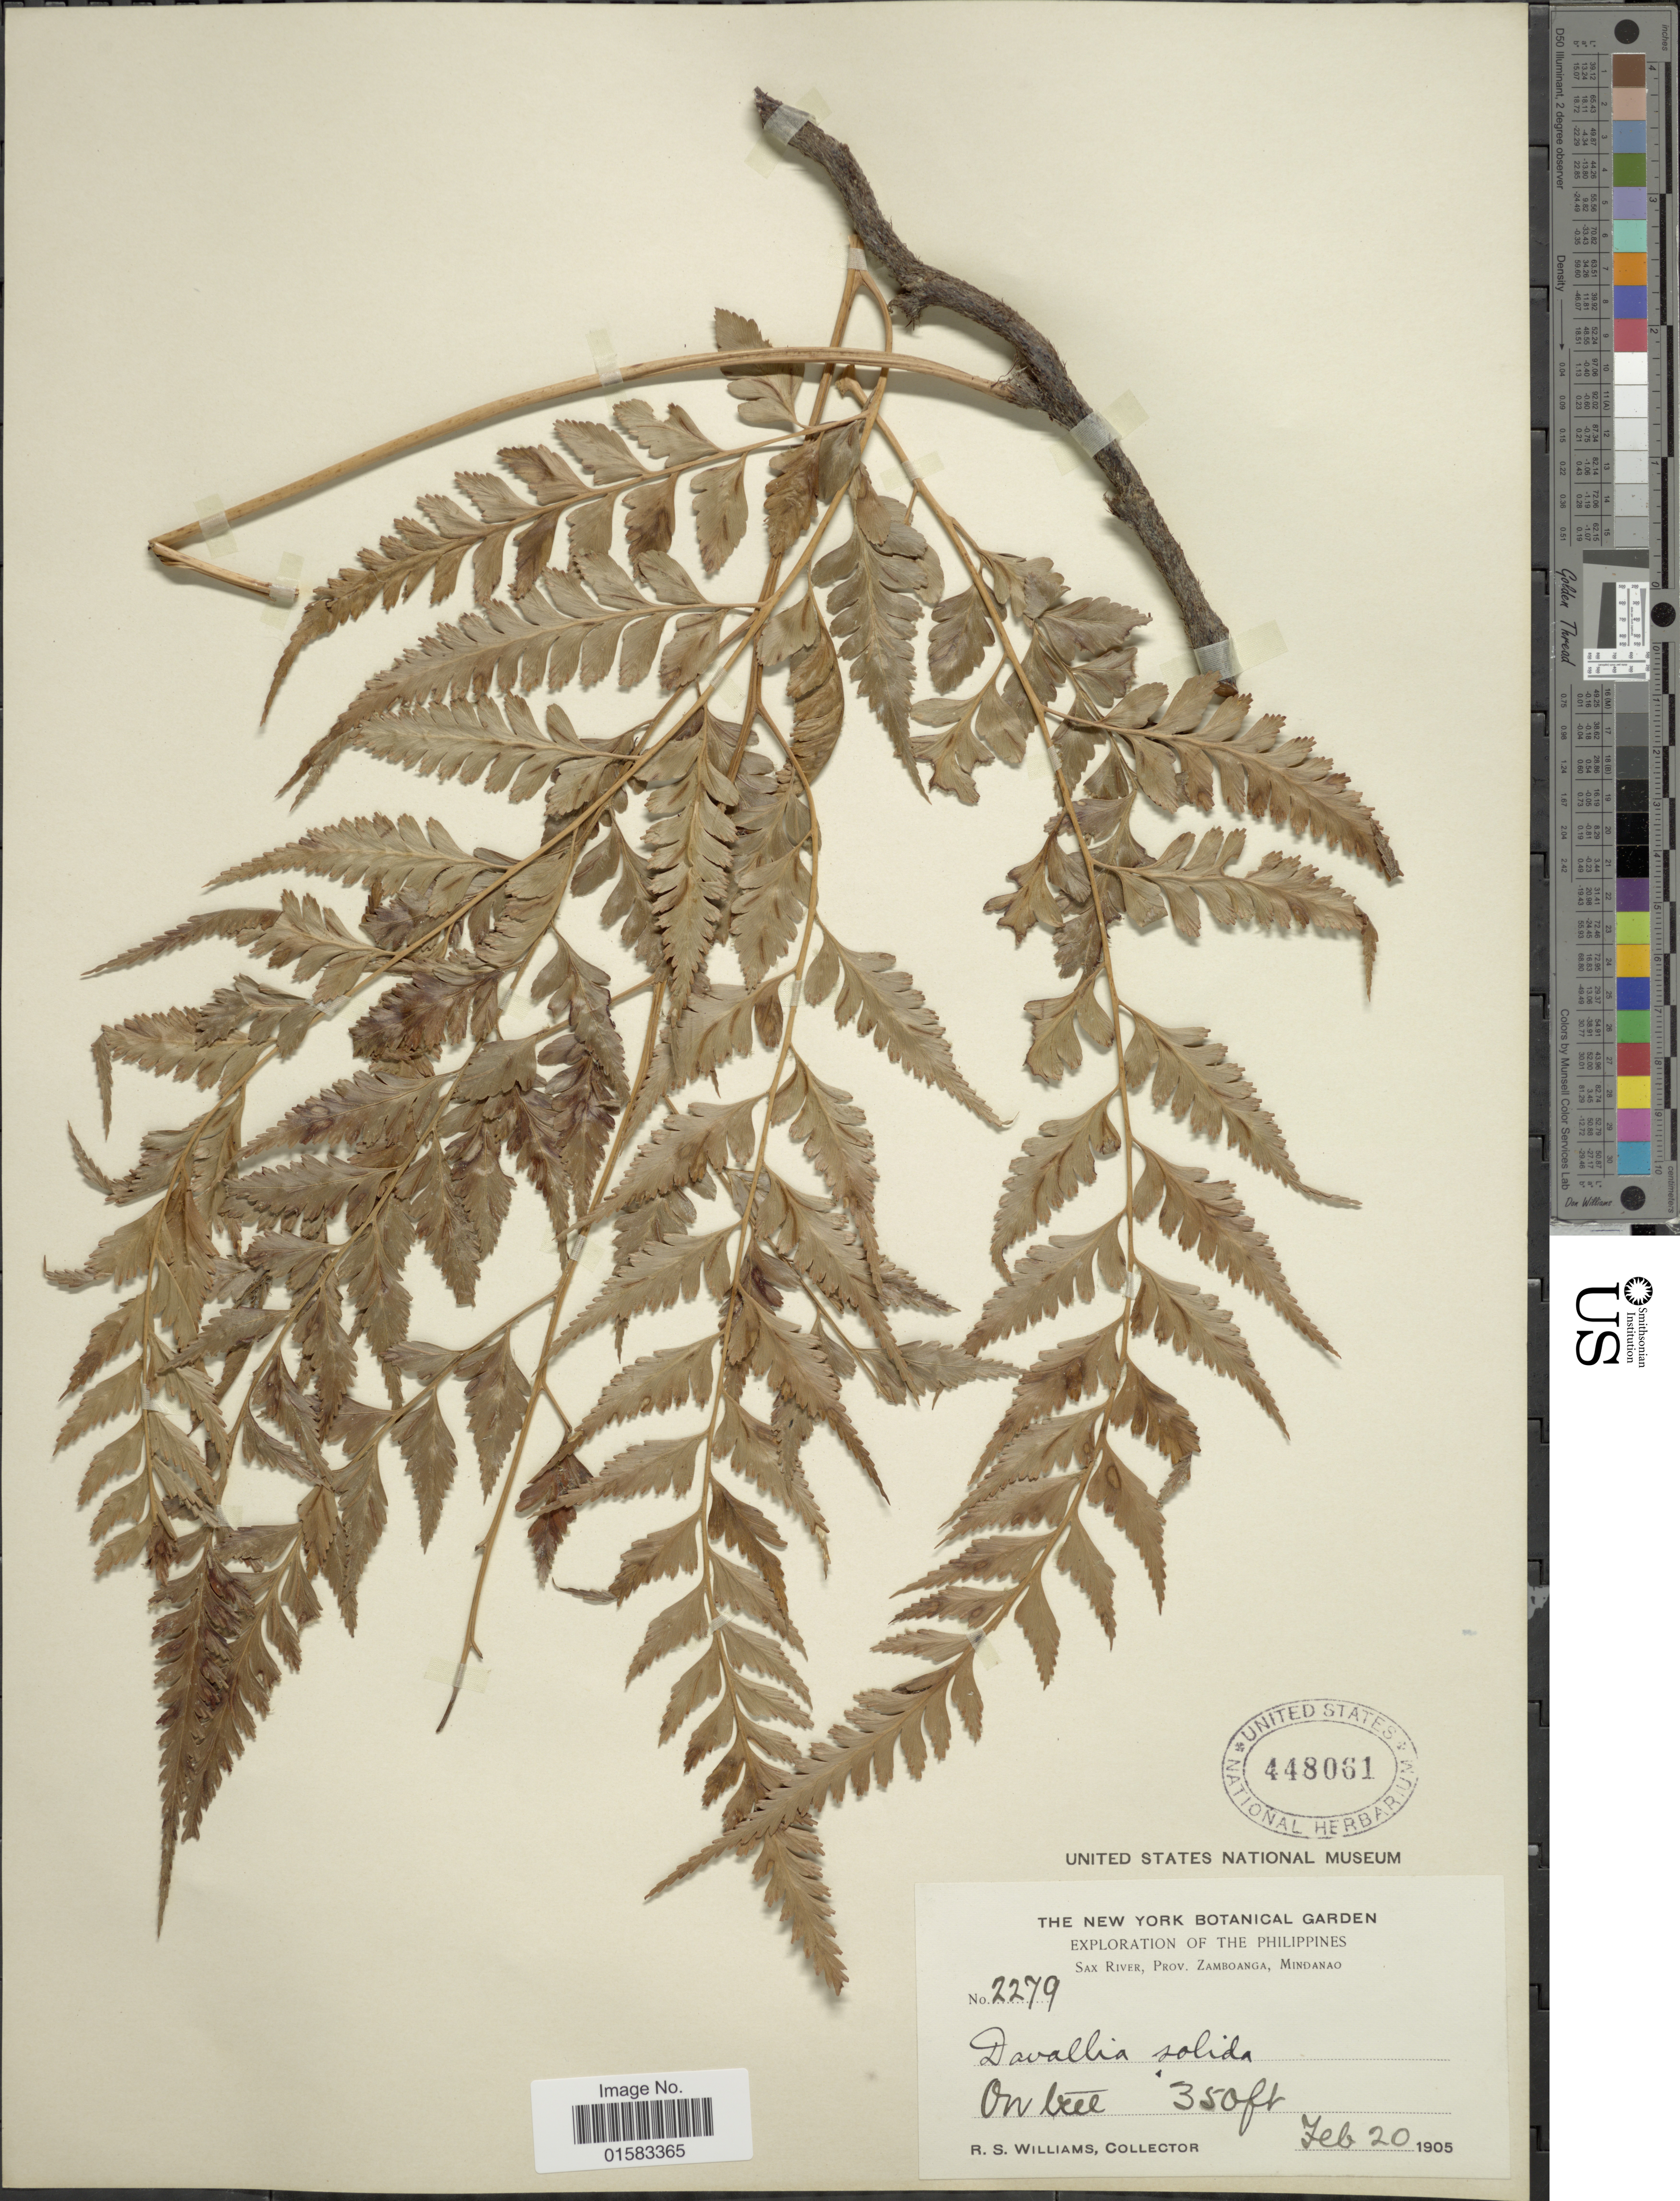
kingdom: Plantae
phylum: Tracheophyta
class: Polypodiopsida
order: Polypodiales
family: Davalliaceae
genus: Davallia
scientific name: Davallia solida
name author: (G. Forst.) Sw.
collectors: R. S. Williams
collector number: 2279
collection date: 1905-02-20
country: Philippines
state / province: Zamboanga Peninsula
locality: Sax River, Prov. Zamboanga, Mindanao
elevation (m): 107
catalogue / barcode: US 448061